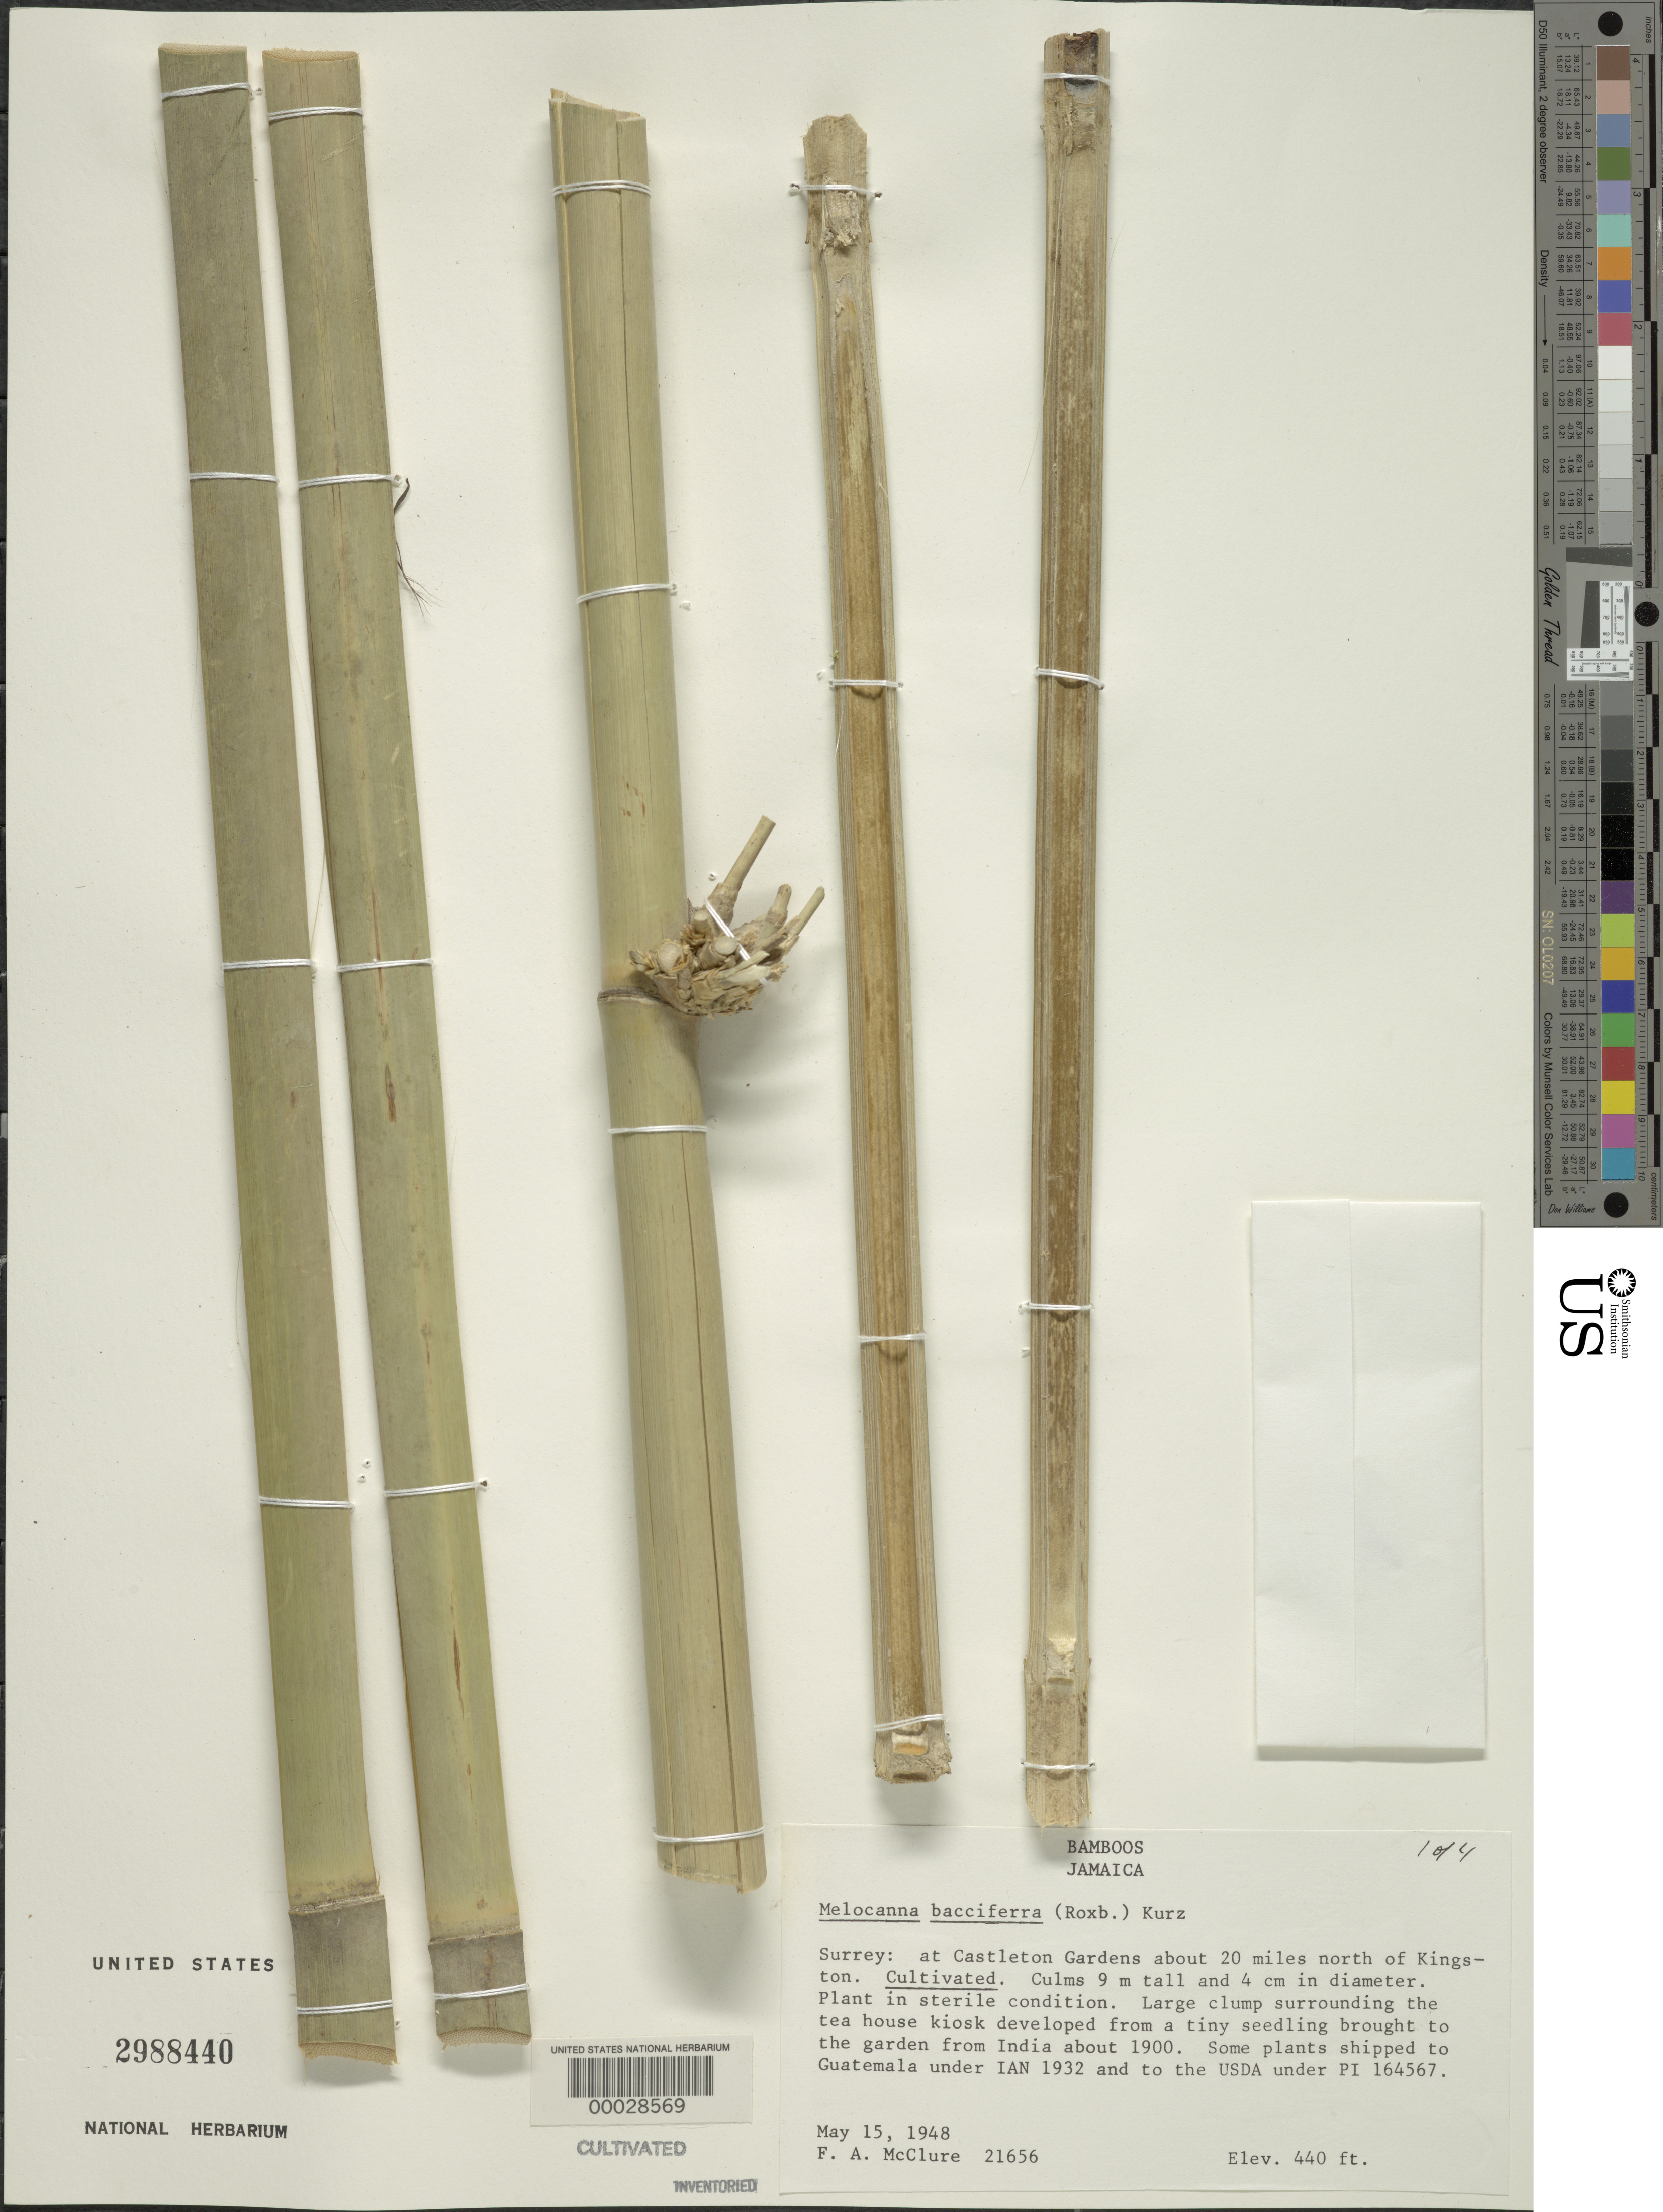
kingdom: Plantae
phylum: Tracheophyta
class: Liliopsida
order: Poales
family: Poaceae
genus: Melocanna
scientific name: Melocanna baccifera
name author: (Roxb.) Kurz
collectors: F. A. McClure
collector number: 21656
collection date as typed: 15 May 1948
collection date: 1948-05-15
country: Jamaica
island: Greater Antilles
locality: Castleton Gardens, N of Kingston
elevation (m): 134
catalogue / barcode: US 2988440